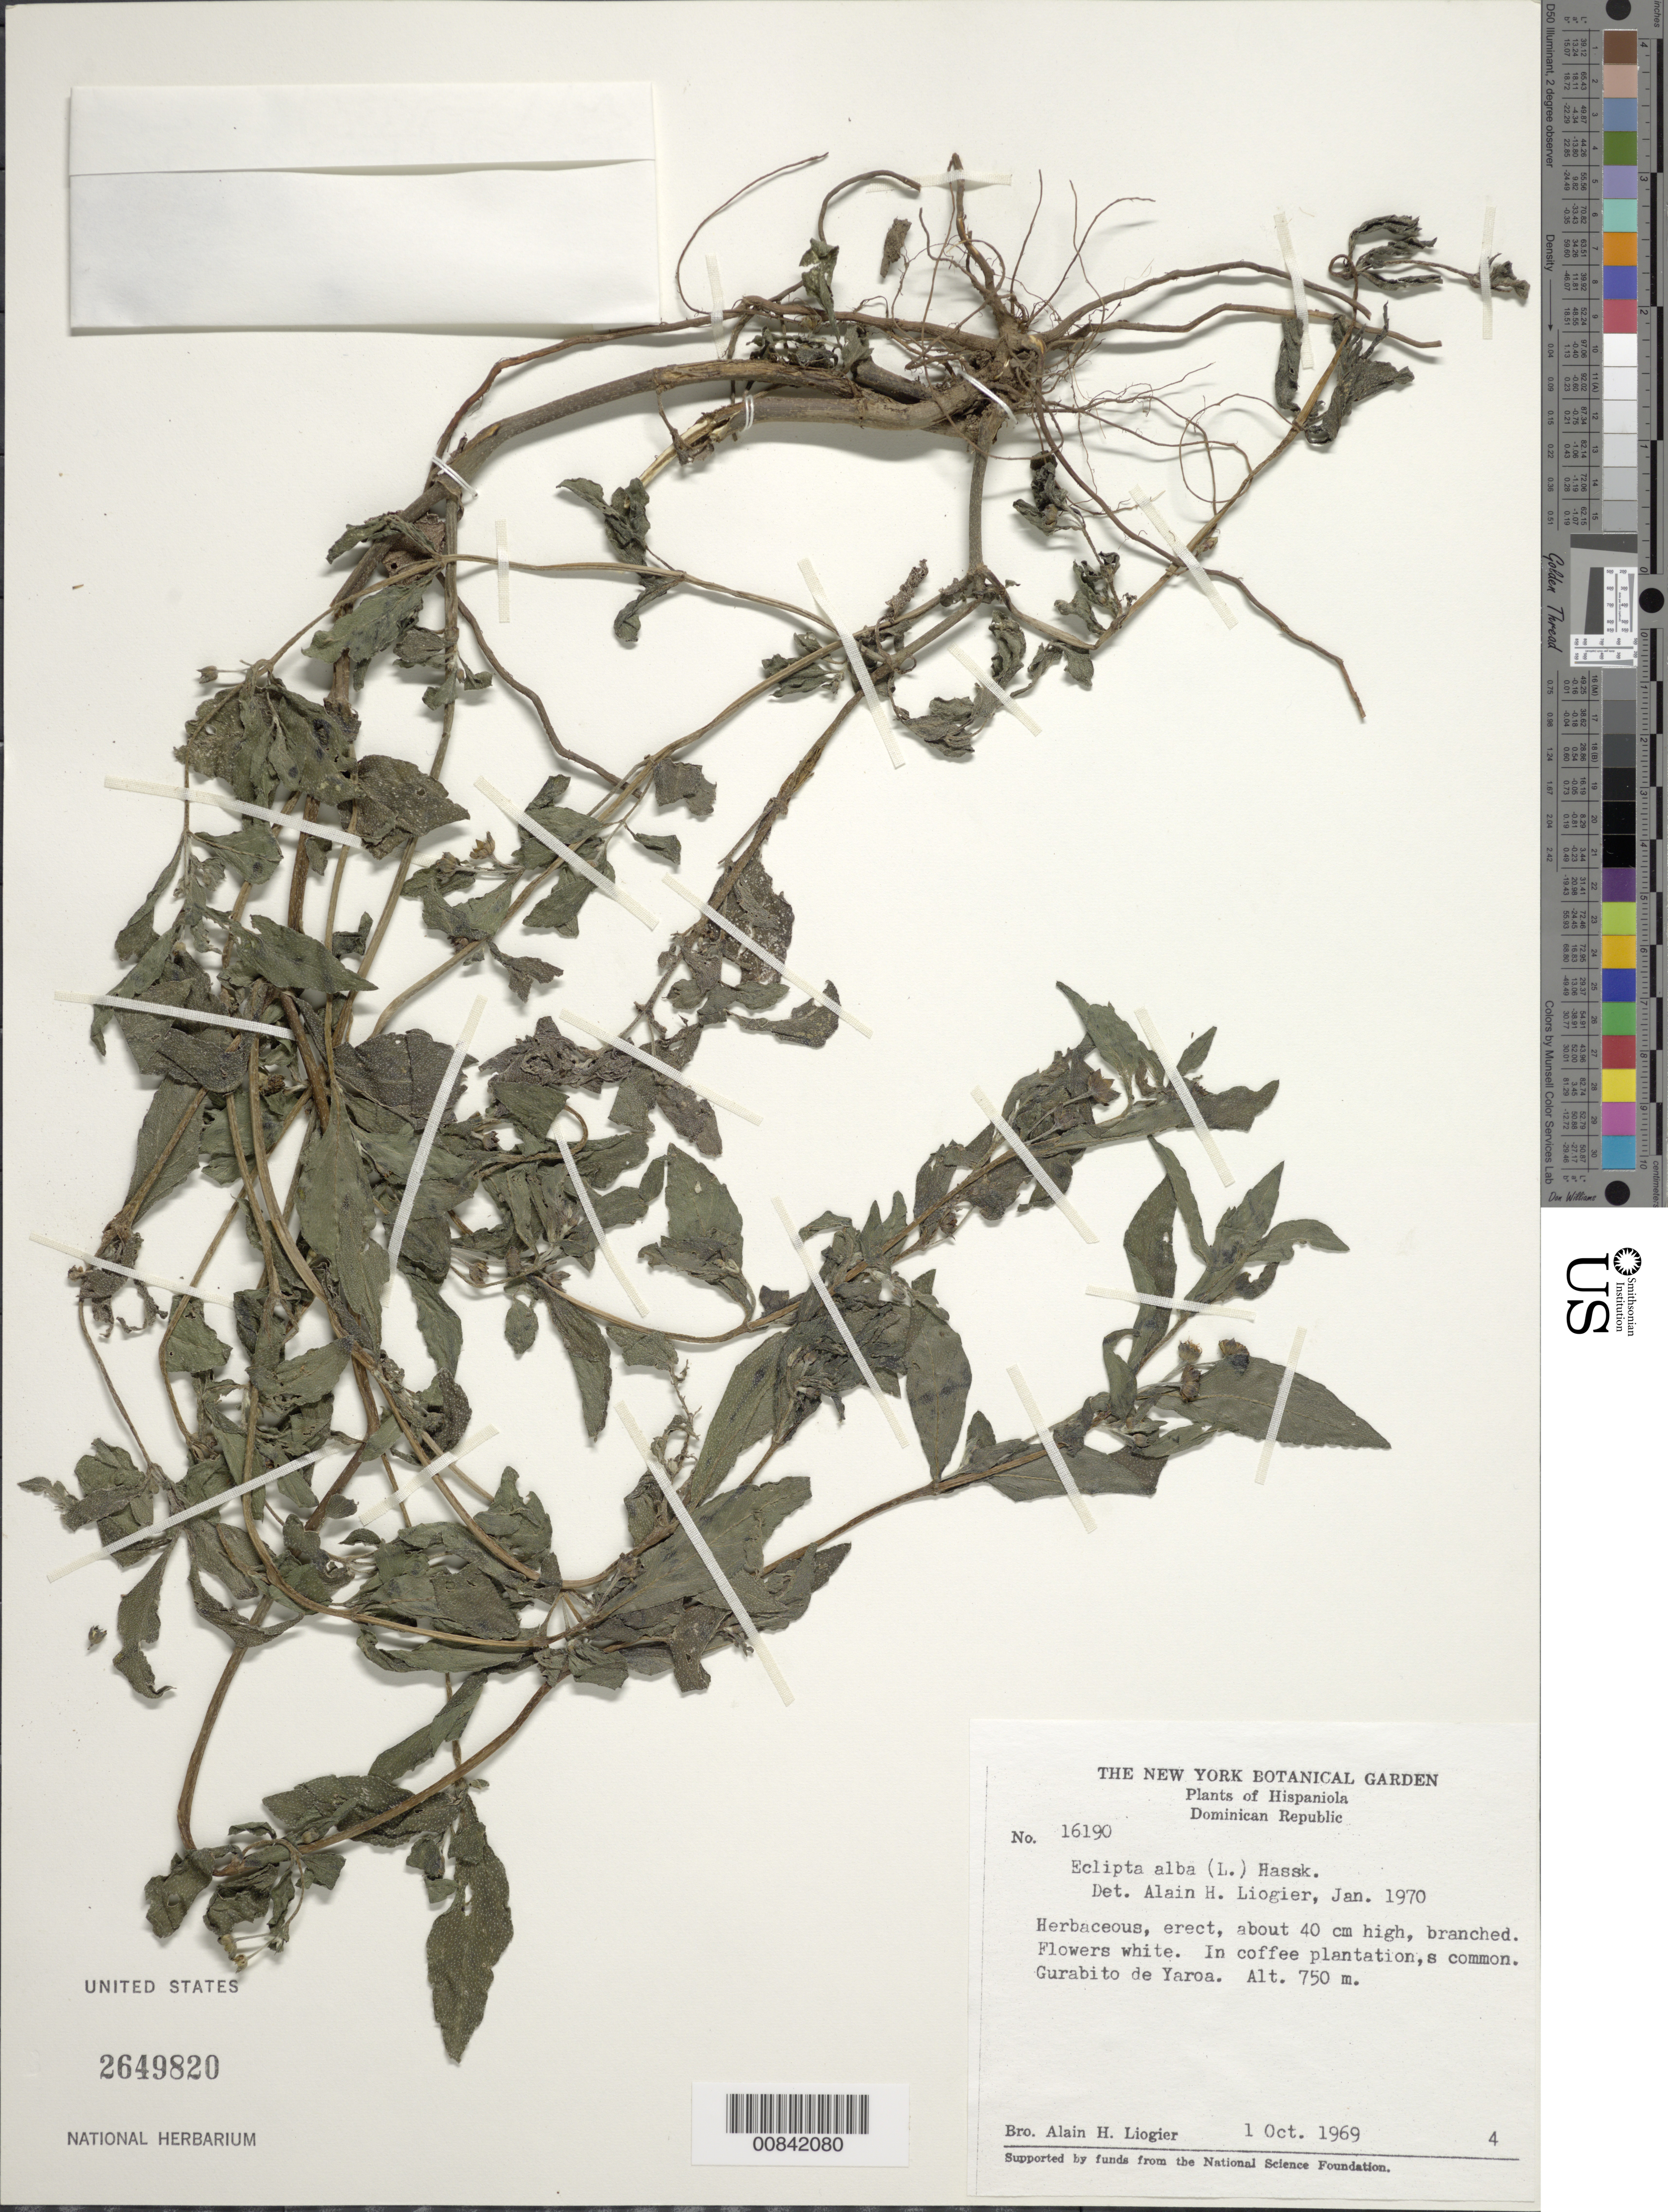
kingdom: Plantae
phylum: Tracheophyta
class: Magnoliopsida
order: Asterales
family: Asteraceae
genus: Eclipta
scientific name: Eclipta prostrata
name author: (L.) L.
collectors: A. H. Liogier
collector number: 16190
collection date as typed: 01 Oct 1969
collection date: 1969-10-01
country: Dominican Republic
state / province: Puerto Plata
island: Hispaniola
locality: Gurabito de Yaroa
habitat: In coffee plantations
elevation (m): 750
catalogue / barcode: US 2649820